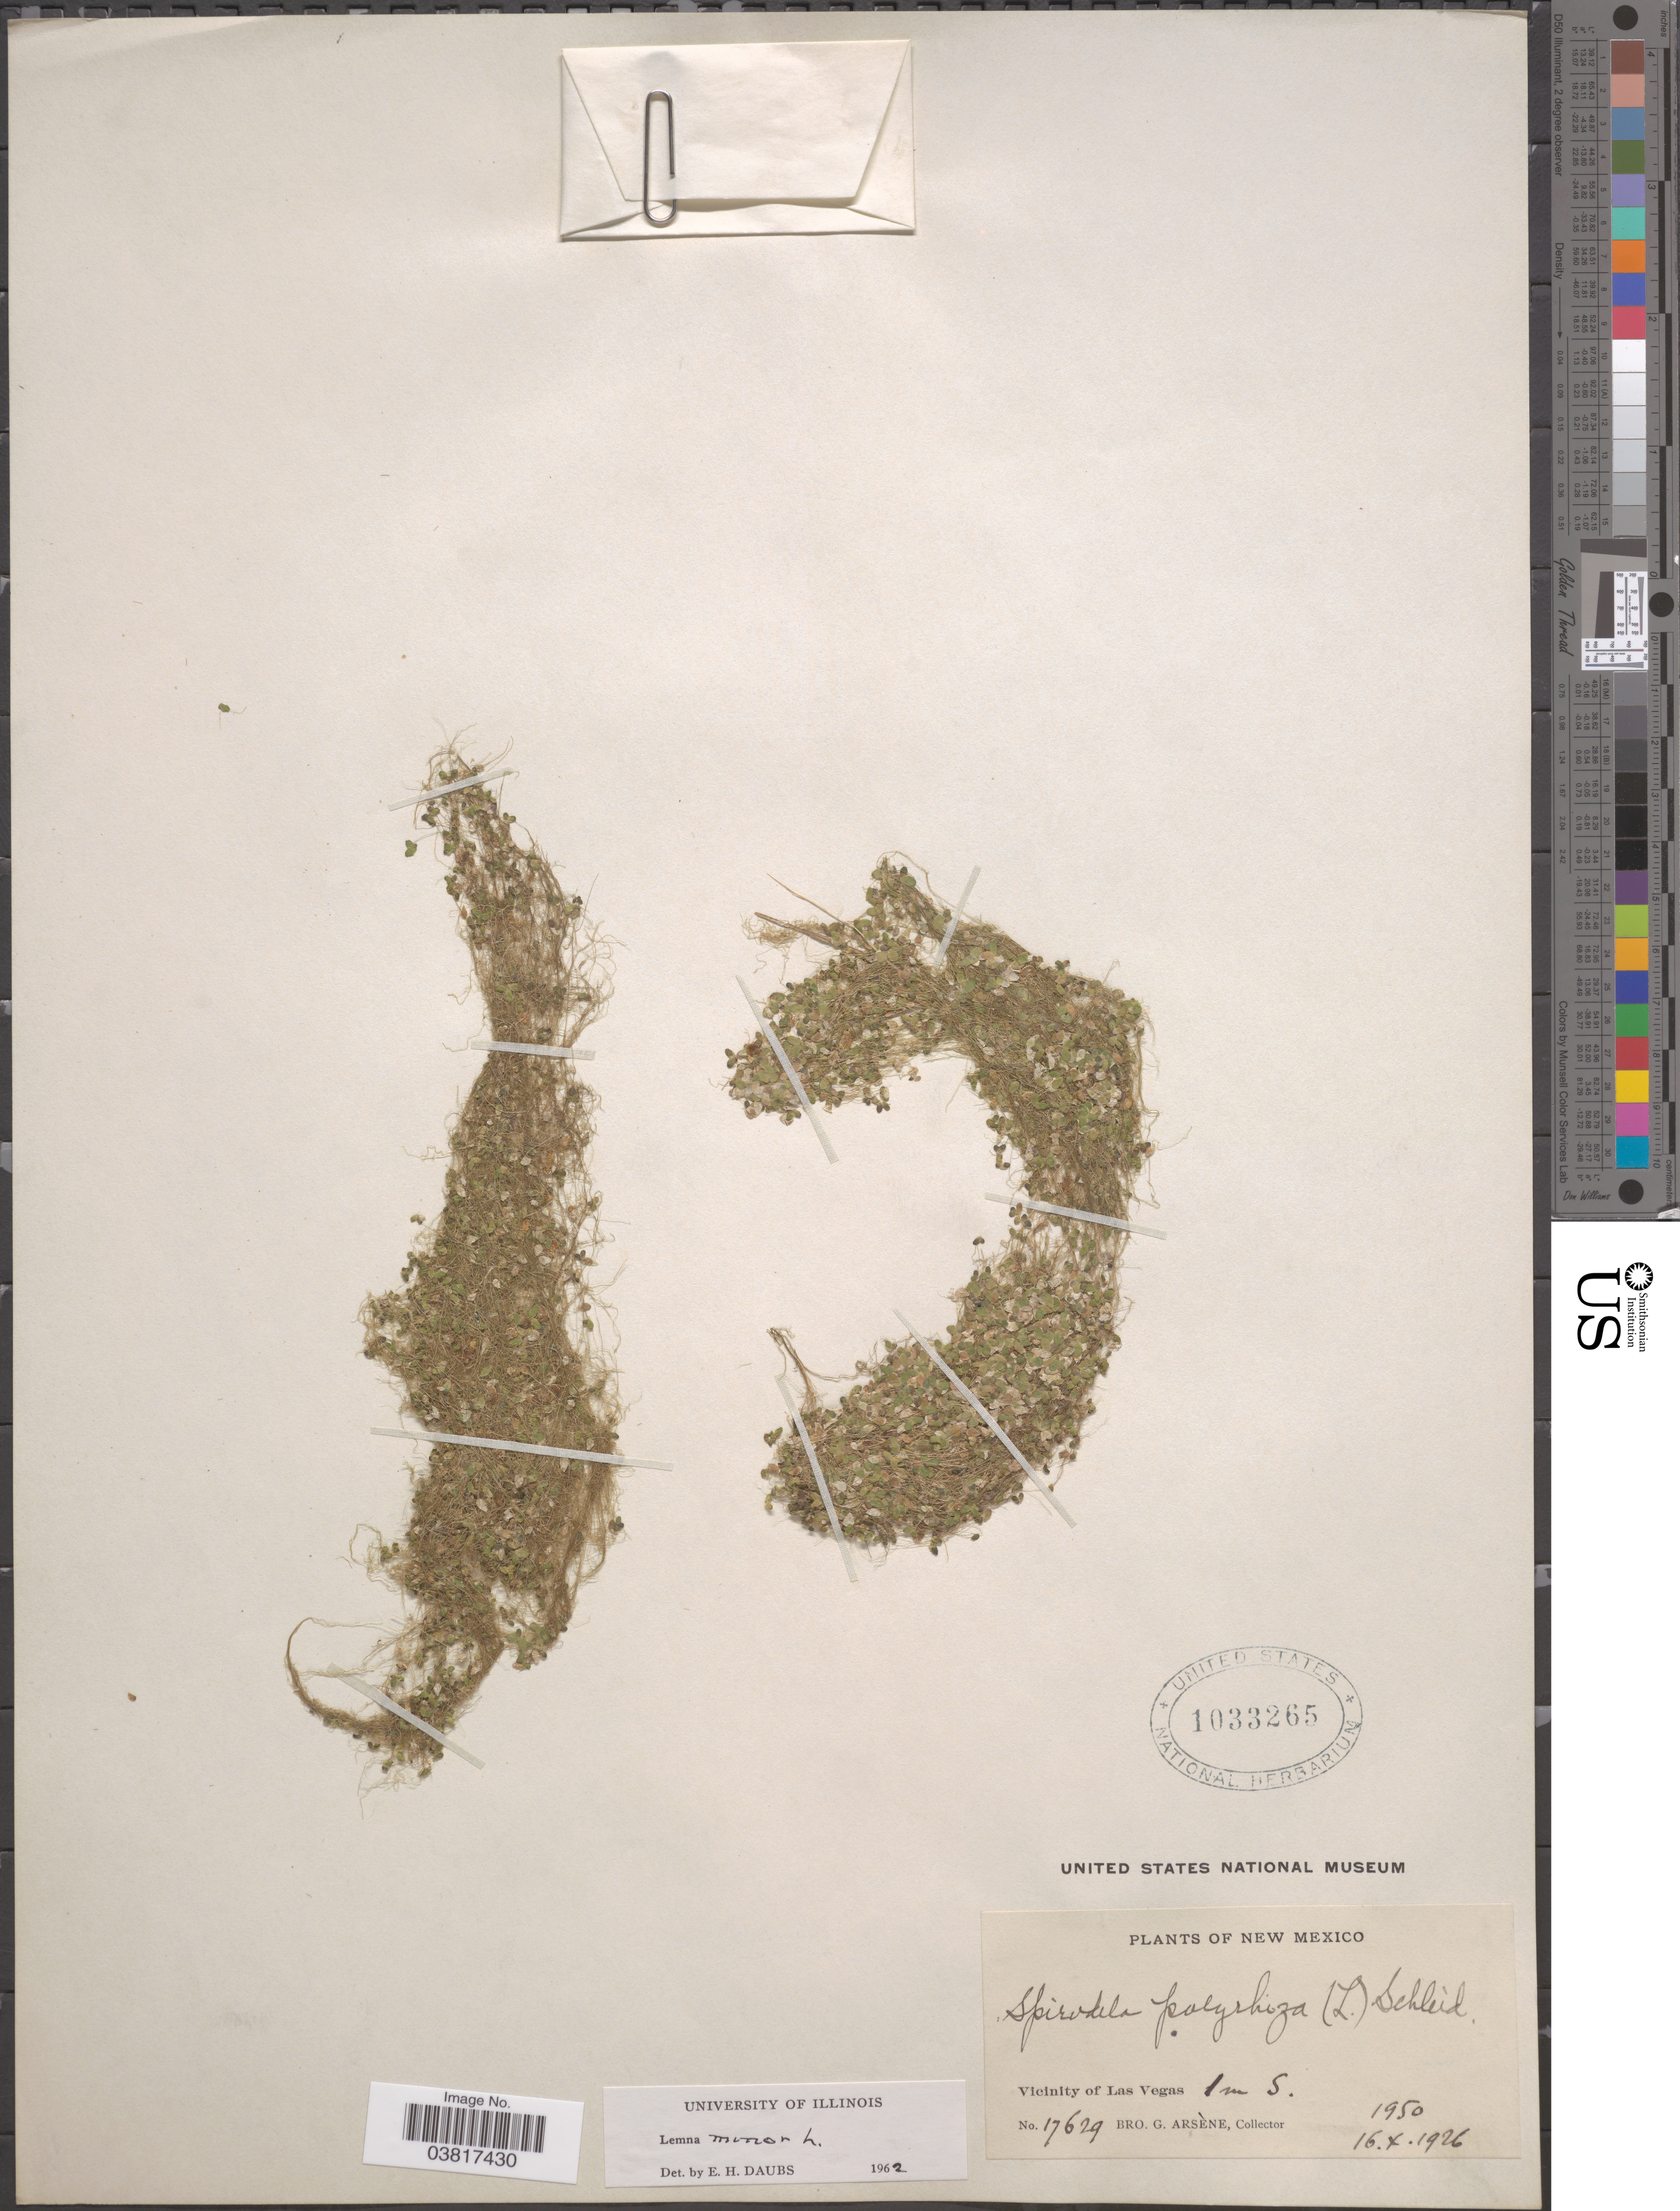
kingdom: Plantae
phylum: Tracheophyta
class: Liliopsida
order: Alismatales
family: Araceae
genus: Lemna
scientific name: Lemna minor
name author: L.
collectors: Bro. G. Arsène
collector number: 17629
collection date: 1926-10-16/1950-10-16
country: United States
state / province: New Mexico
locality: Vicinity of Las Vegas.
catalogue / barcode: US 1033265